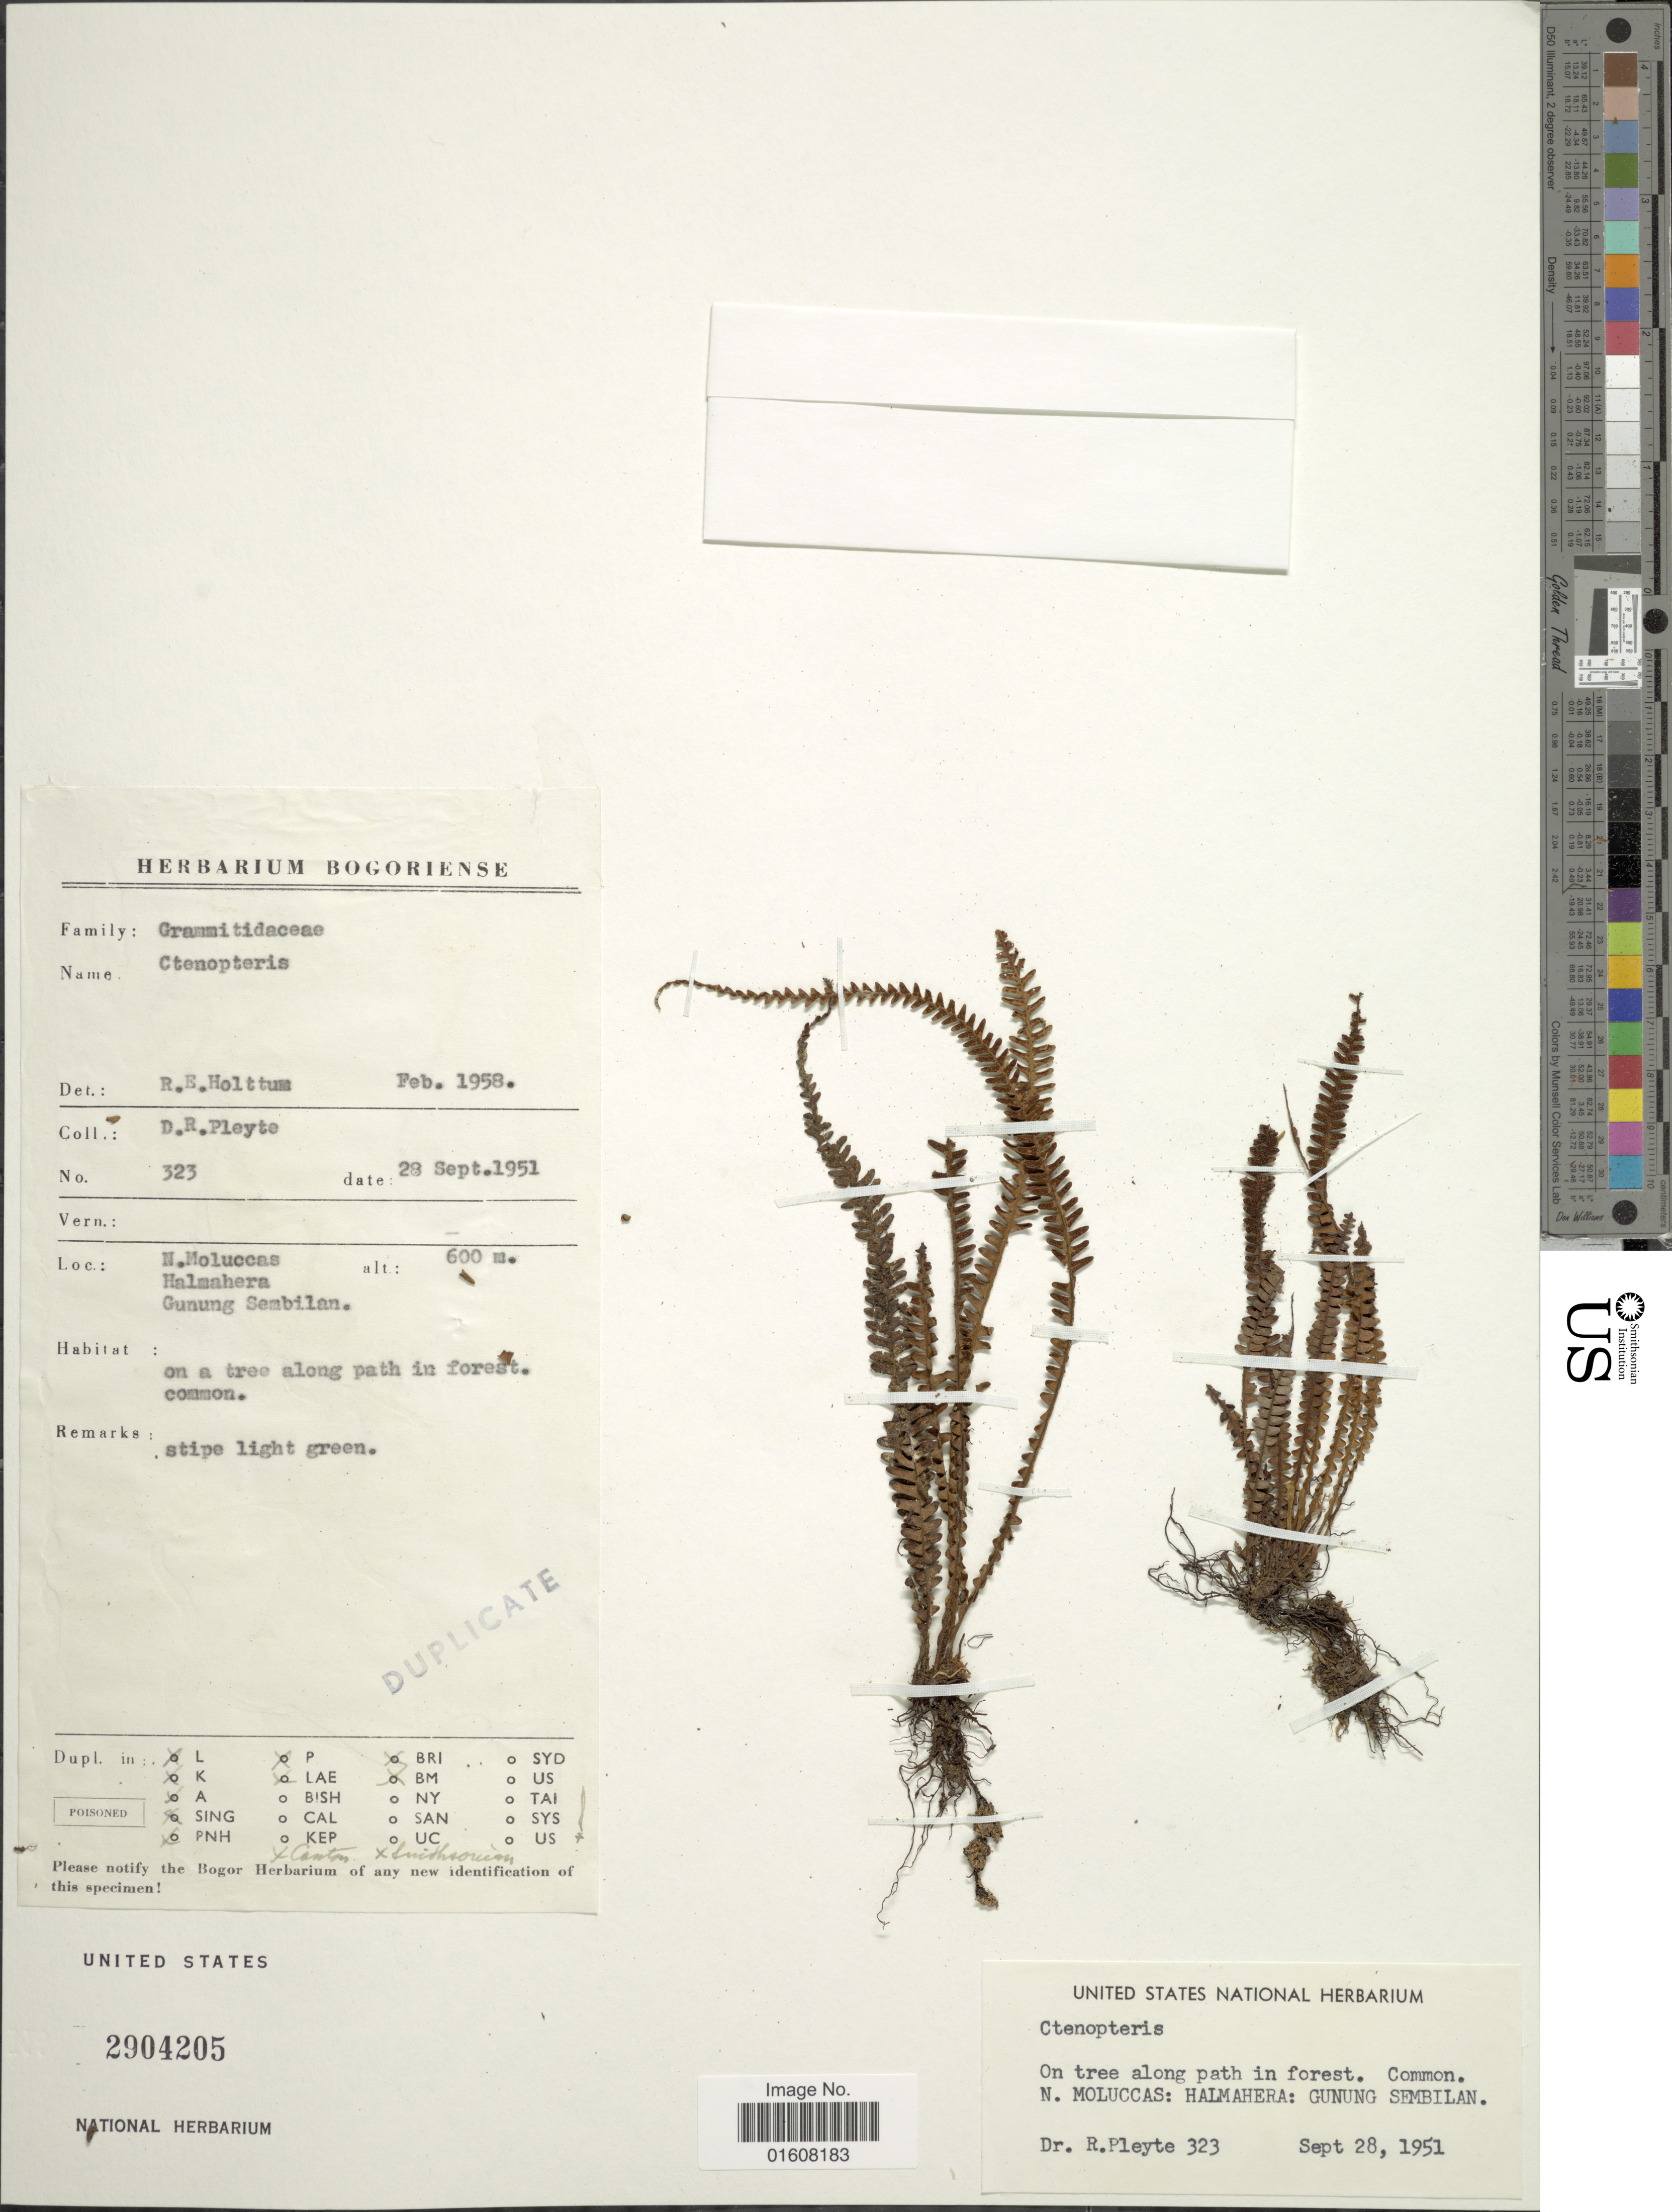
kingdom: Plantae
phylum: Tracheophyta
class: Polypodiopsida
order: Polypodiales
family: Polypodiaceae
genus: Grammitis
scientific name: Grammitis sp.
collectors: D. Pleyte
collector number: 323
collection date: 1951-09-28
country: Indonesia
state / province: Maluku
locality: N. Moluccas: Halmahera: Gunung Sembilan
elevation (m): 600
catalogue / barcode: US 2904205